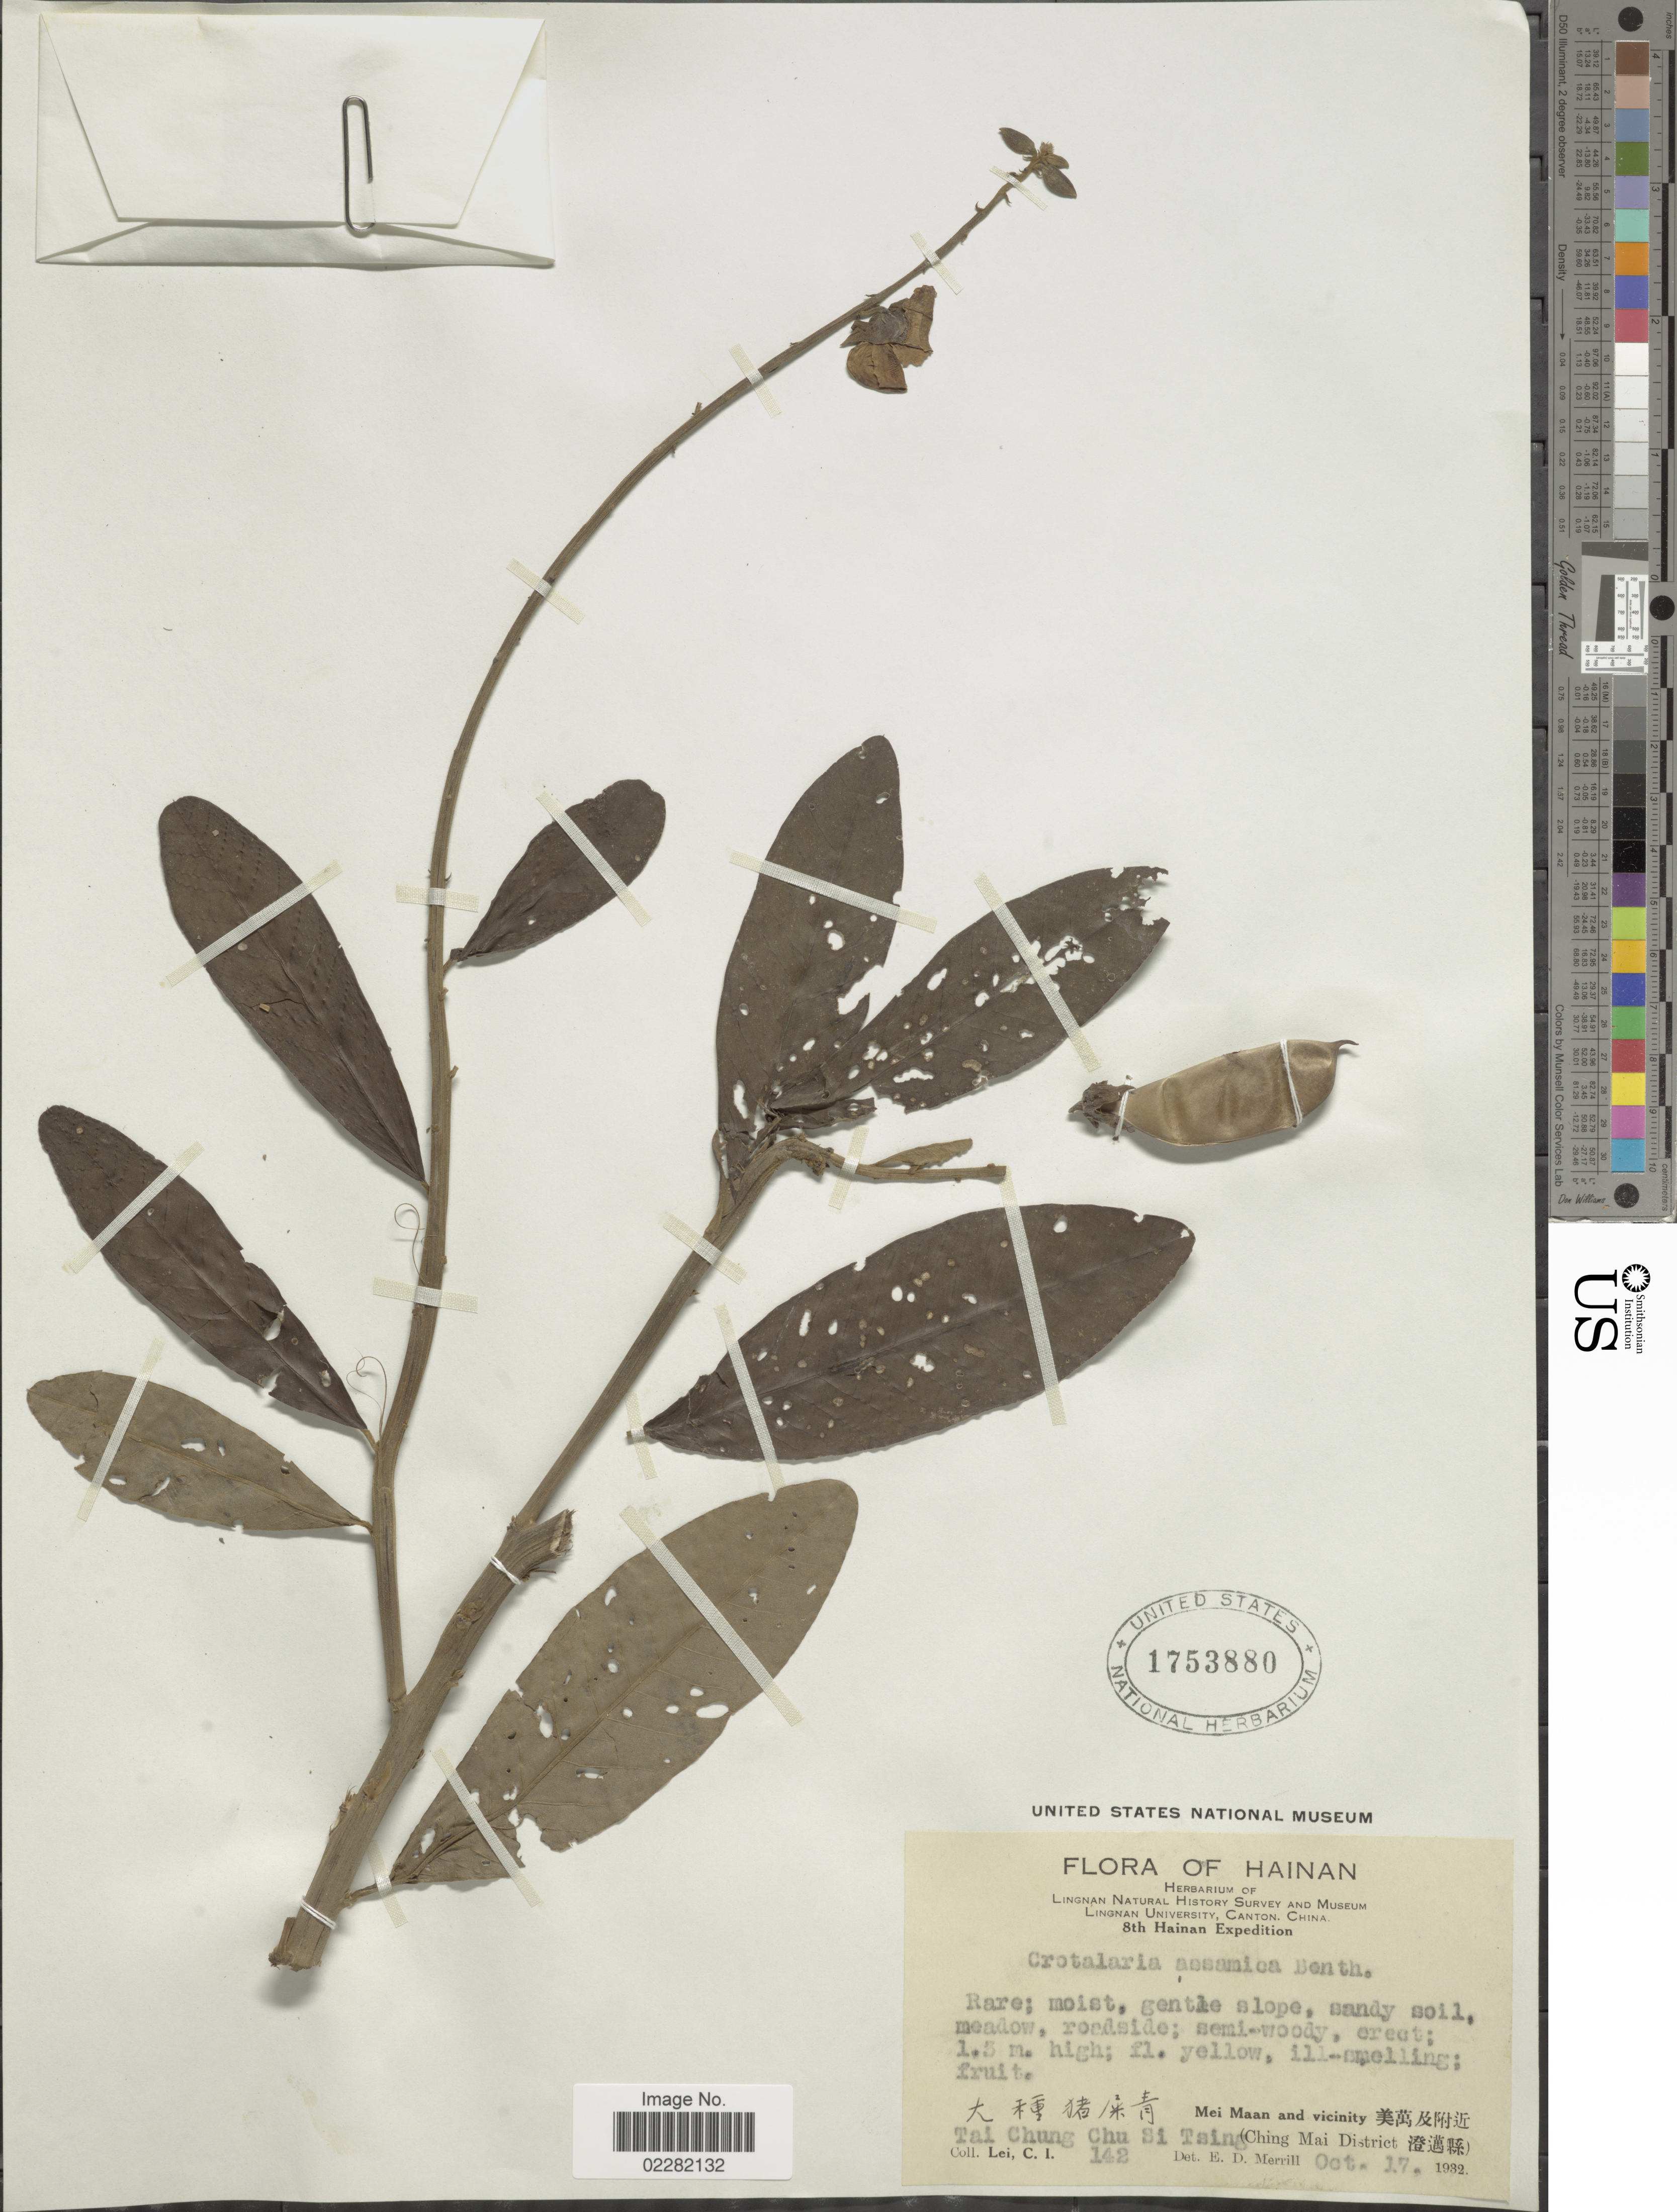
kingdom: Plantae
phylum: Tracheophyta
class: Magnoliopsida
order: Fabales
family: Fabaceae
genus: Crotalaria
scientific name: Crotalaria sericea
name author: Retz.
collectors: C. I. Lei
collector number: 142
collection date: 1932-10-17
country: China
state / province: Hainan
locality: Mei Maan and vicinity (Ching Mai District) Tai Chung Chu Si Tsing, Hainan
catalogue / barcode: US 1753880